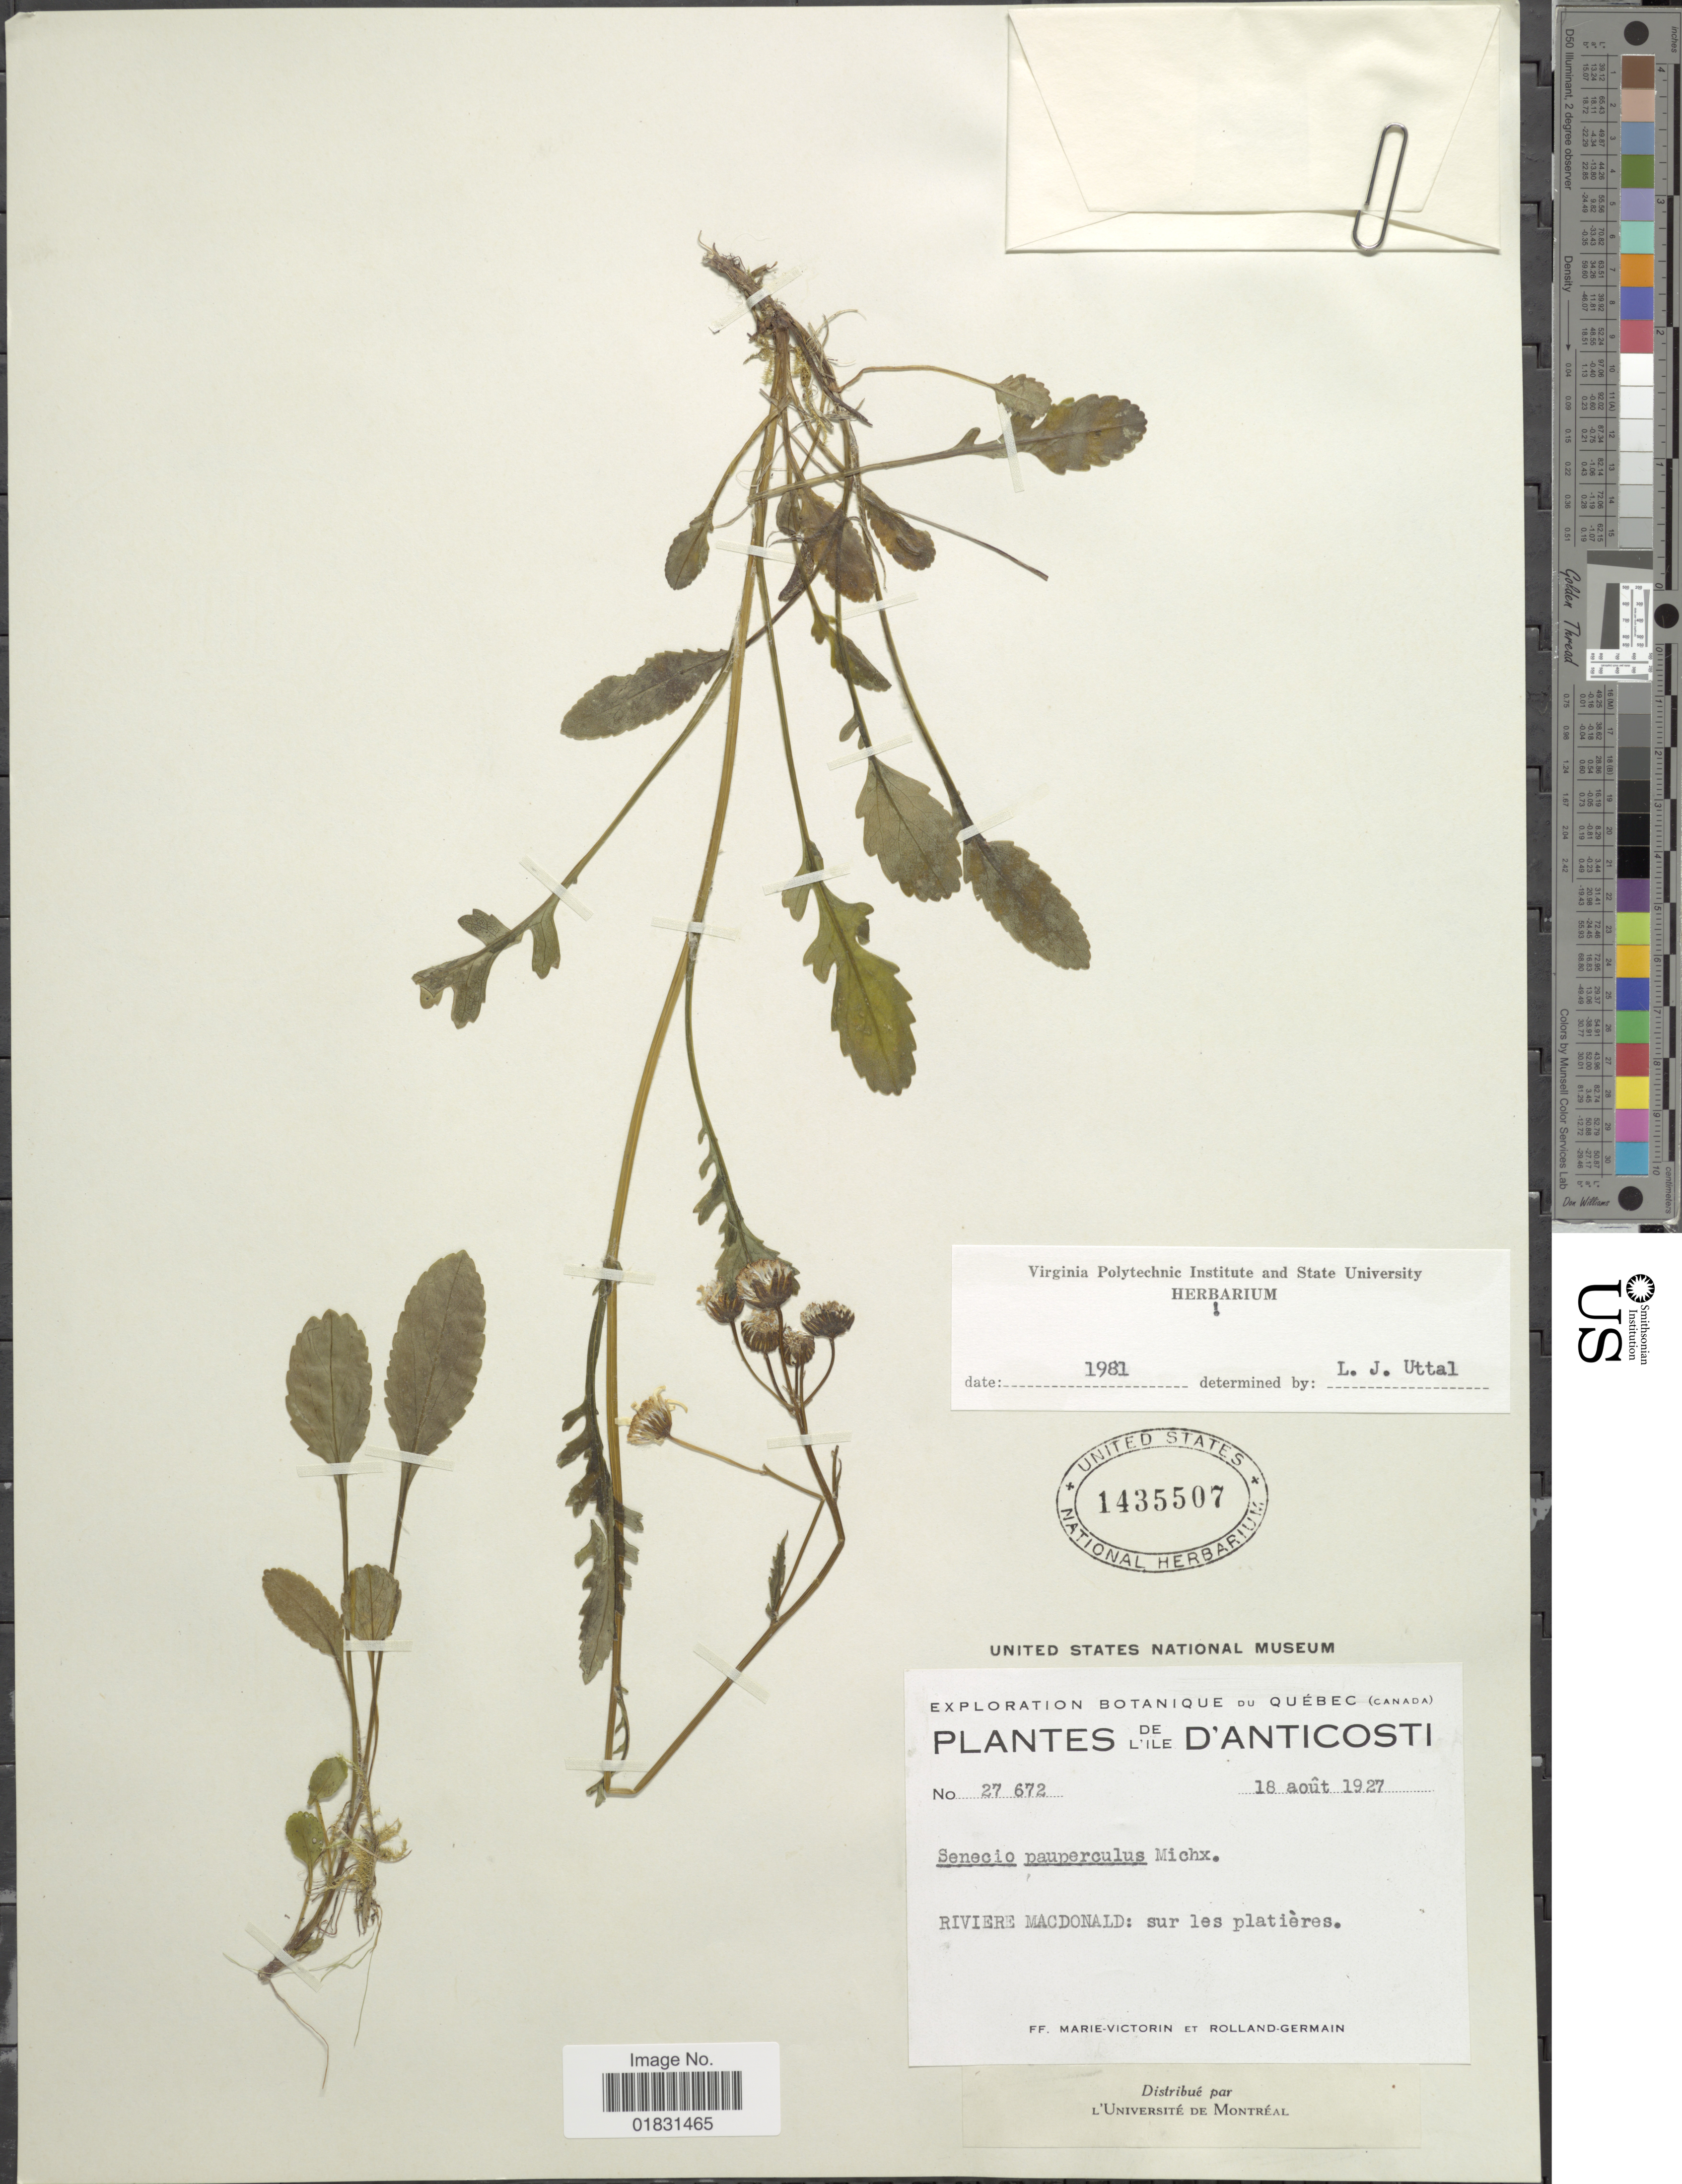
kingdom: Plantae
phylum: Tracheophyta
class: Magnoliopsida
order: Asterales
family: Asteraceae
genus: Packera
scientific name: Packera paupercula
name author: (Michx.) Á. Löve & D. Löve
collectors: Fr. Marie-Victorin & Rolland-Germain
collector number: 27672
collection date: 1927-08-18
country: Canada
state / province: Quebec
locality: De I'Ile D'Anticosti, Riviere MacDonald: sur les platières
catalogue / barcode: US 1435507